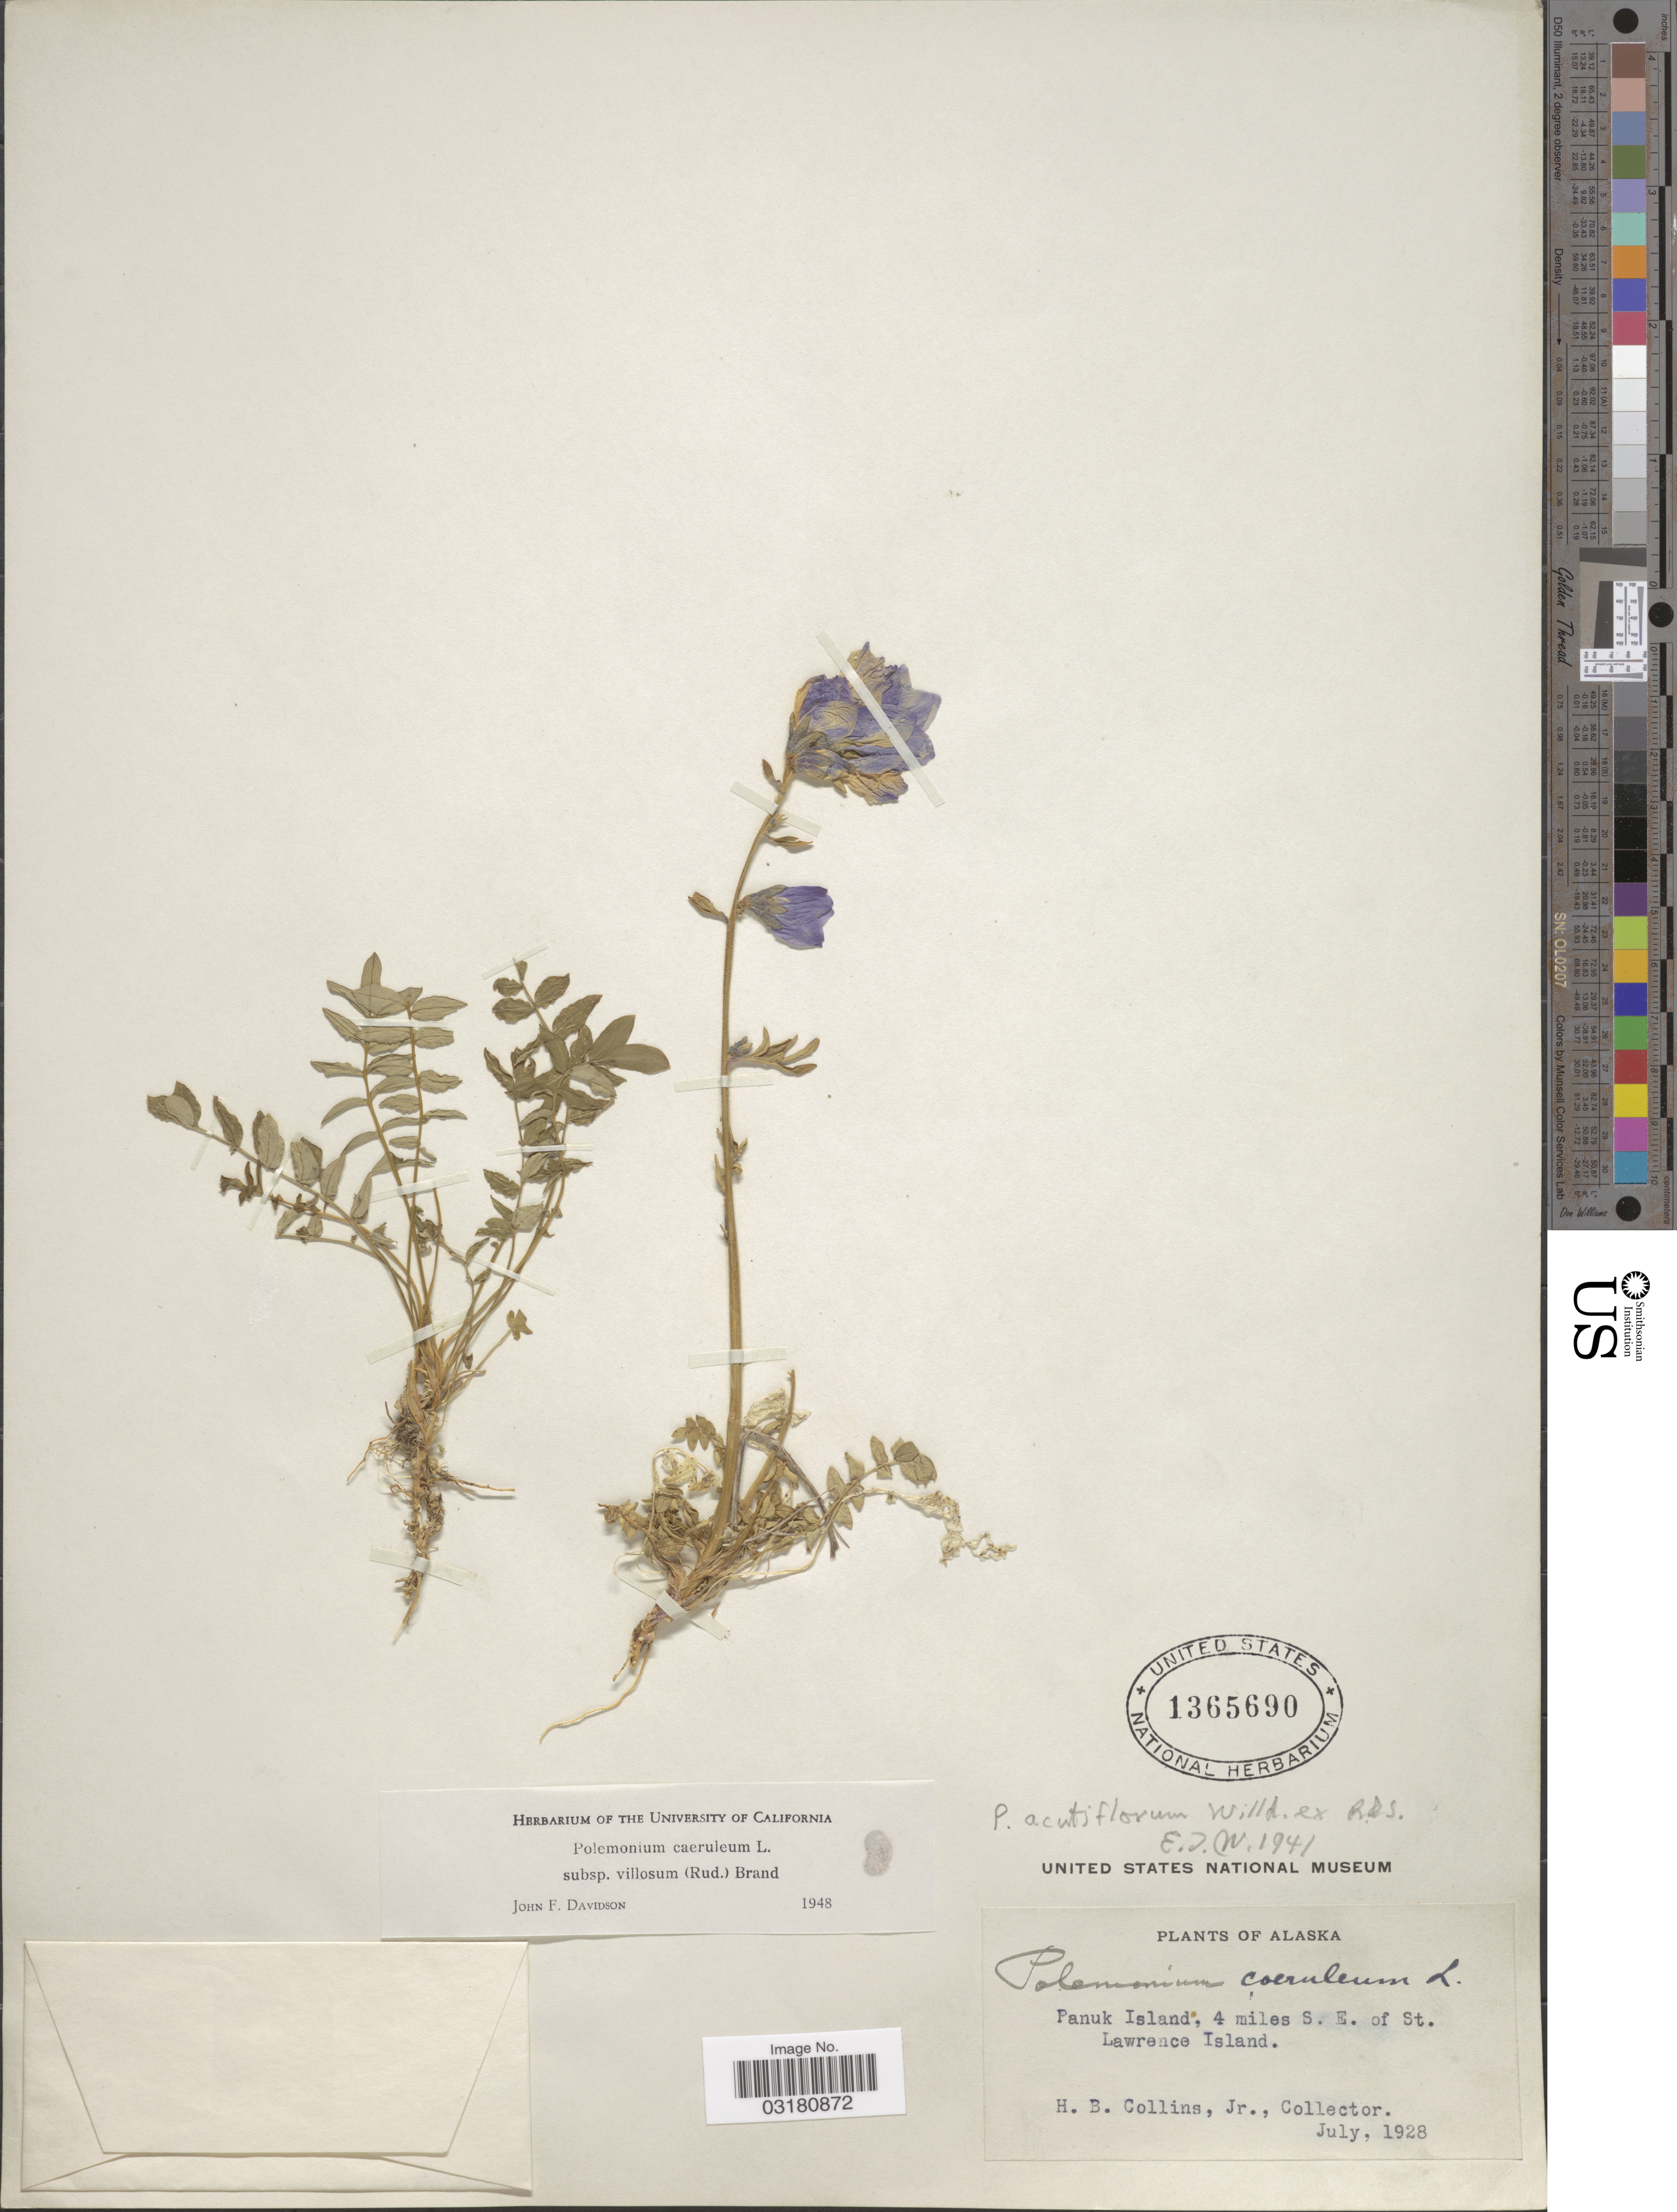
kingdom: Plantae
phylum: Tracheophyta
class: Magnoliopsida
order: Ericales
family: Polemoniaceae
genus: Polemonium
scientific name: Polemonium caeruleum subsp. villosum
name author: (Rudolph ex Georgi) Brand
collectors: H. Collins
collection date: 1928-07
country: United States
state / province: Alaska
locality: Panuk Island, 4 miles S.E. of St. Lawrence Island.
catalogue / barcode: US 1365690